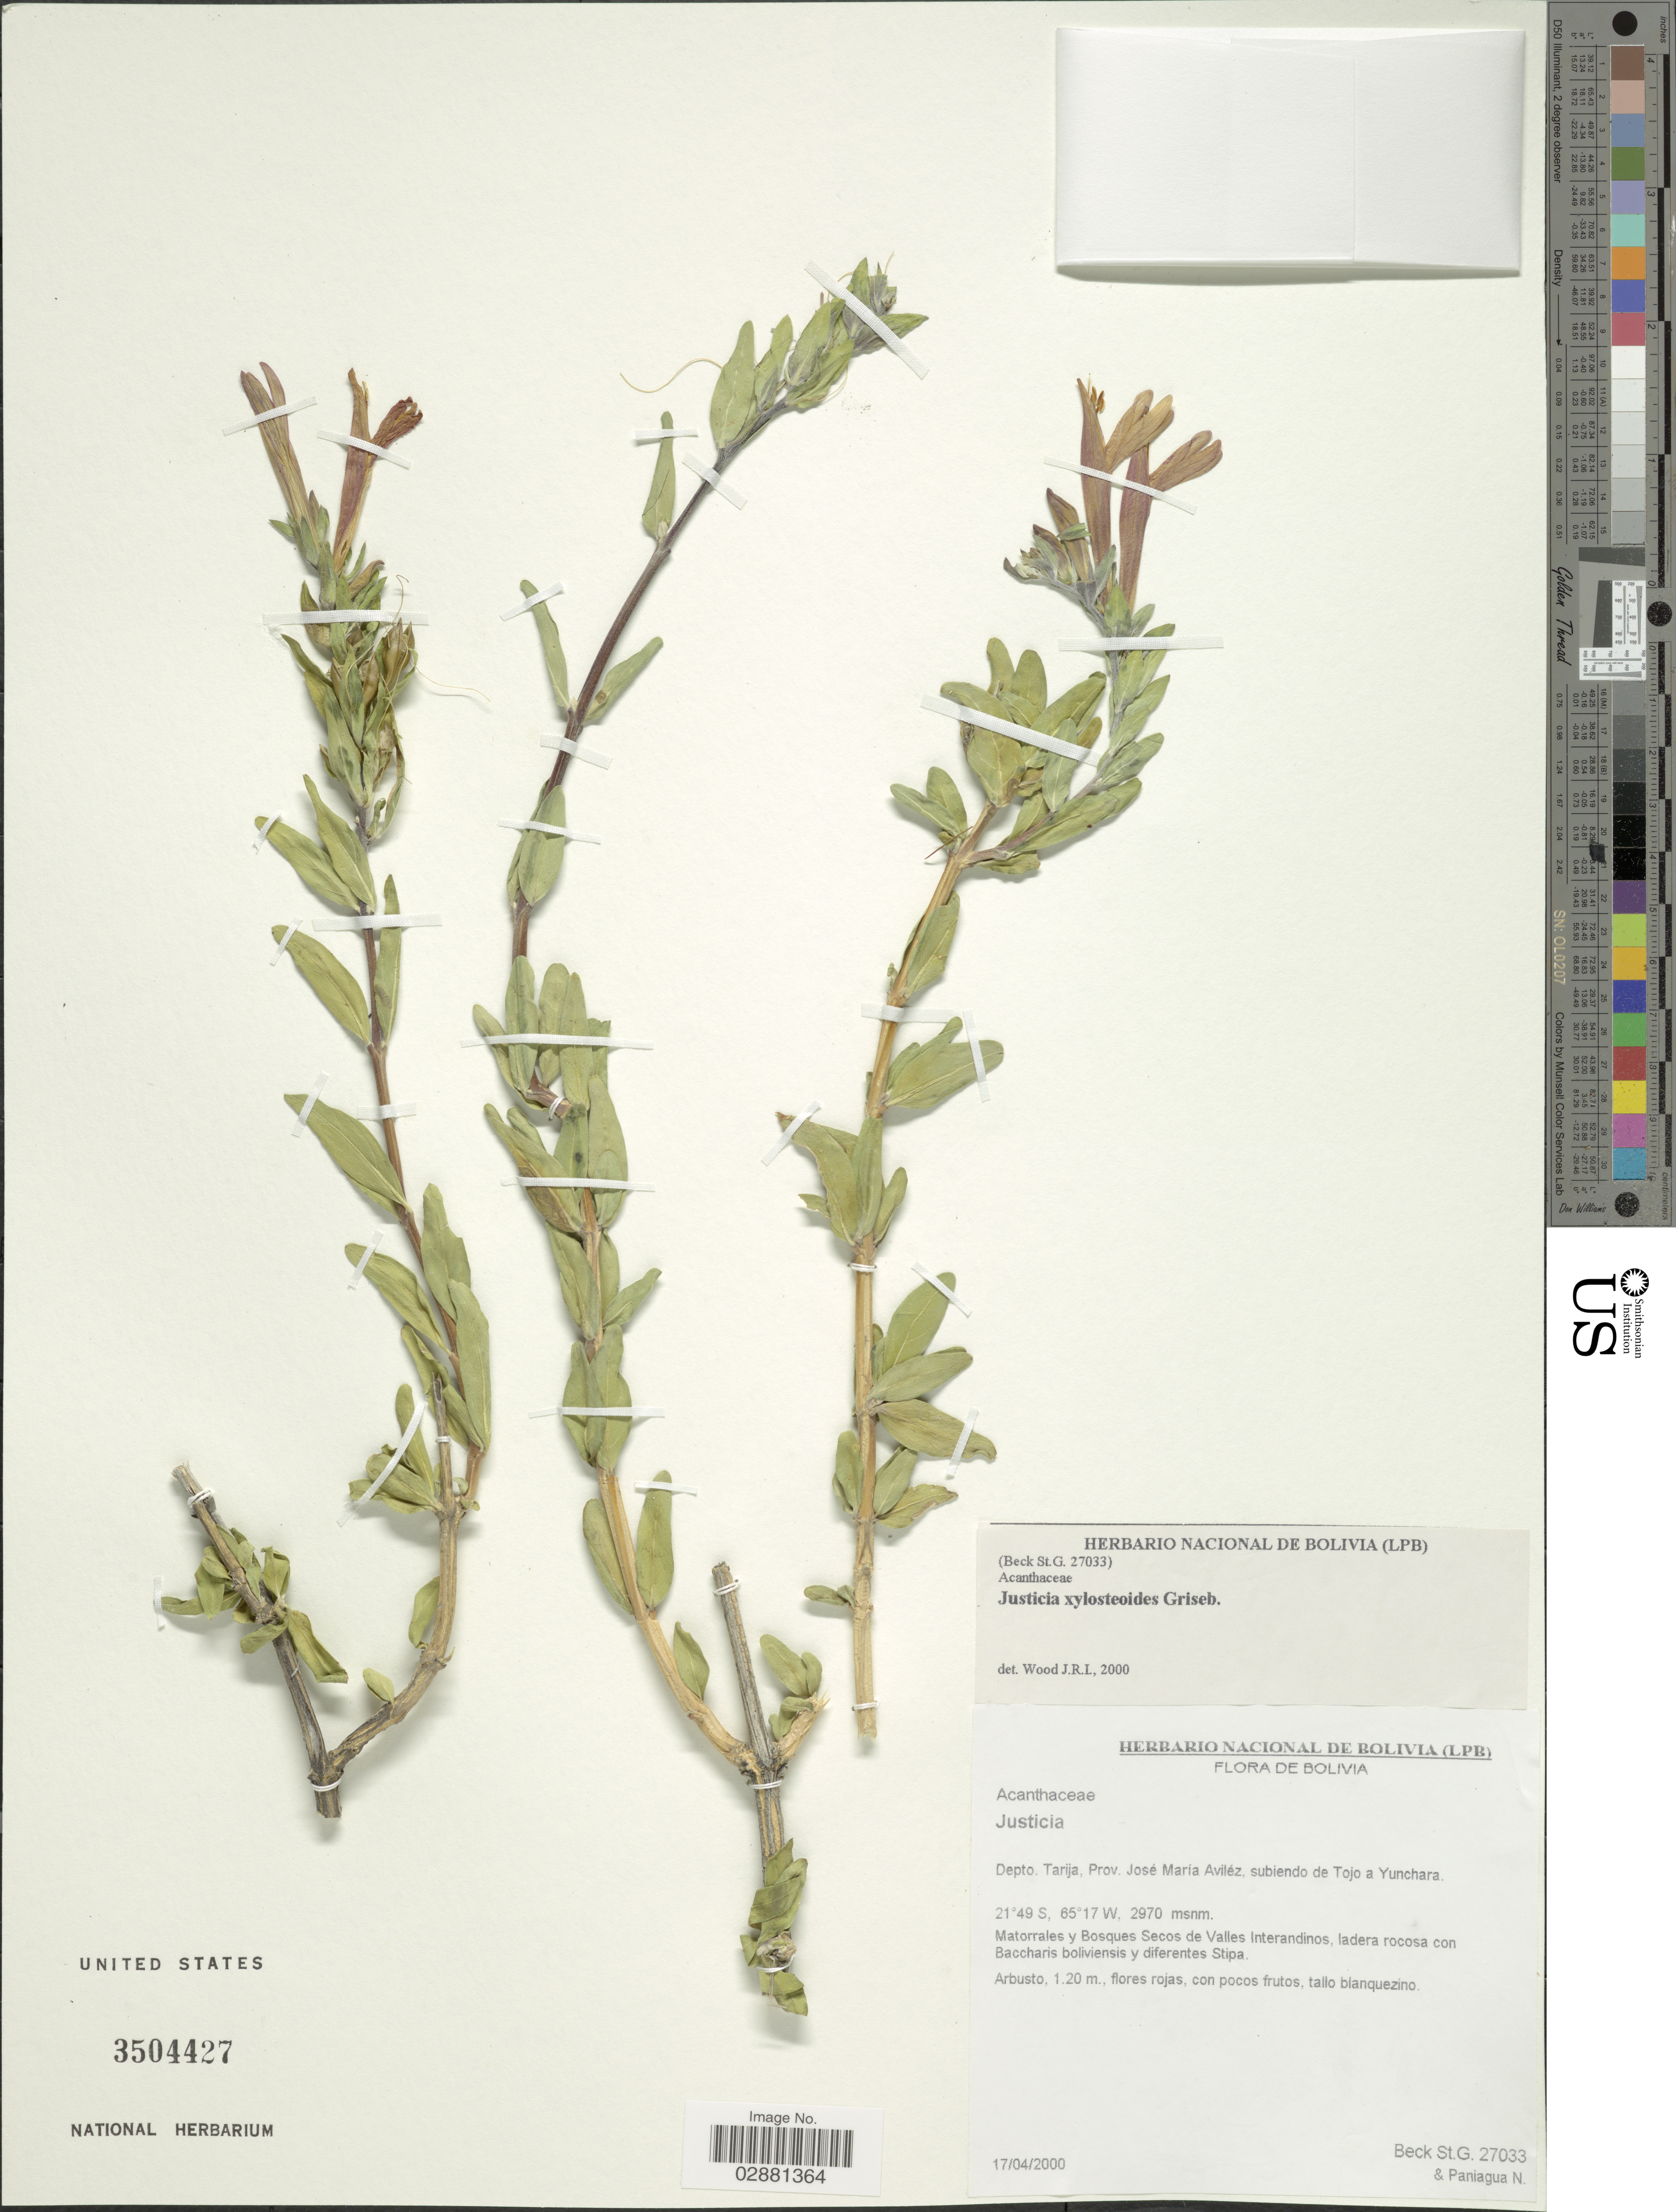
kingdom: Plantae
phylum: Tracheophyta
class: Magnoliopsida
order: Lamiales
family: Acanthaceae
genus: Justicia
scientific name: Justicia xylosteoides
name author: Griseb.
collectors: S. G. Beck & N. Paniagua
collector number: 27033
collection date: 2000-04-17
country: Bolivia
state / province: Tarija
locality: Depto. Tarija, Prov. José Maria Aviléz, subiendo de Tojo a Yunchara.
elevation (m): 2970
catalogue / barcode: US 3504427